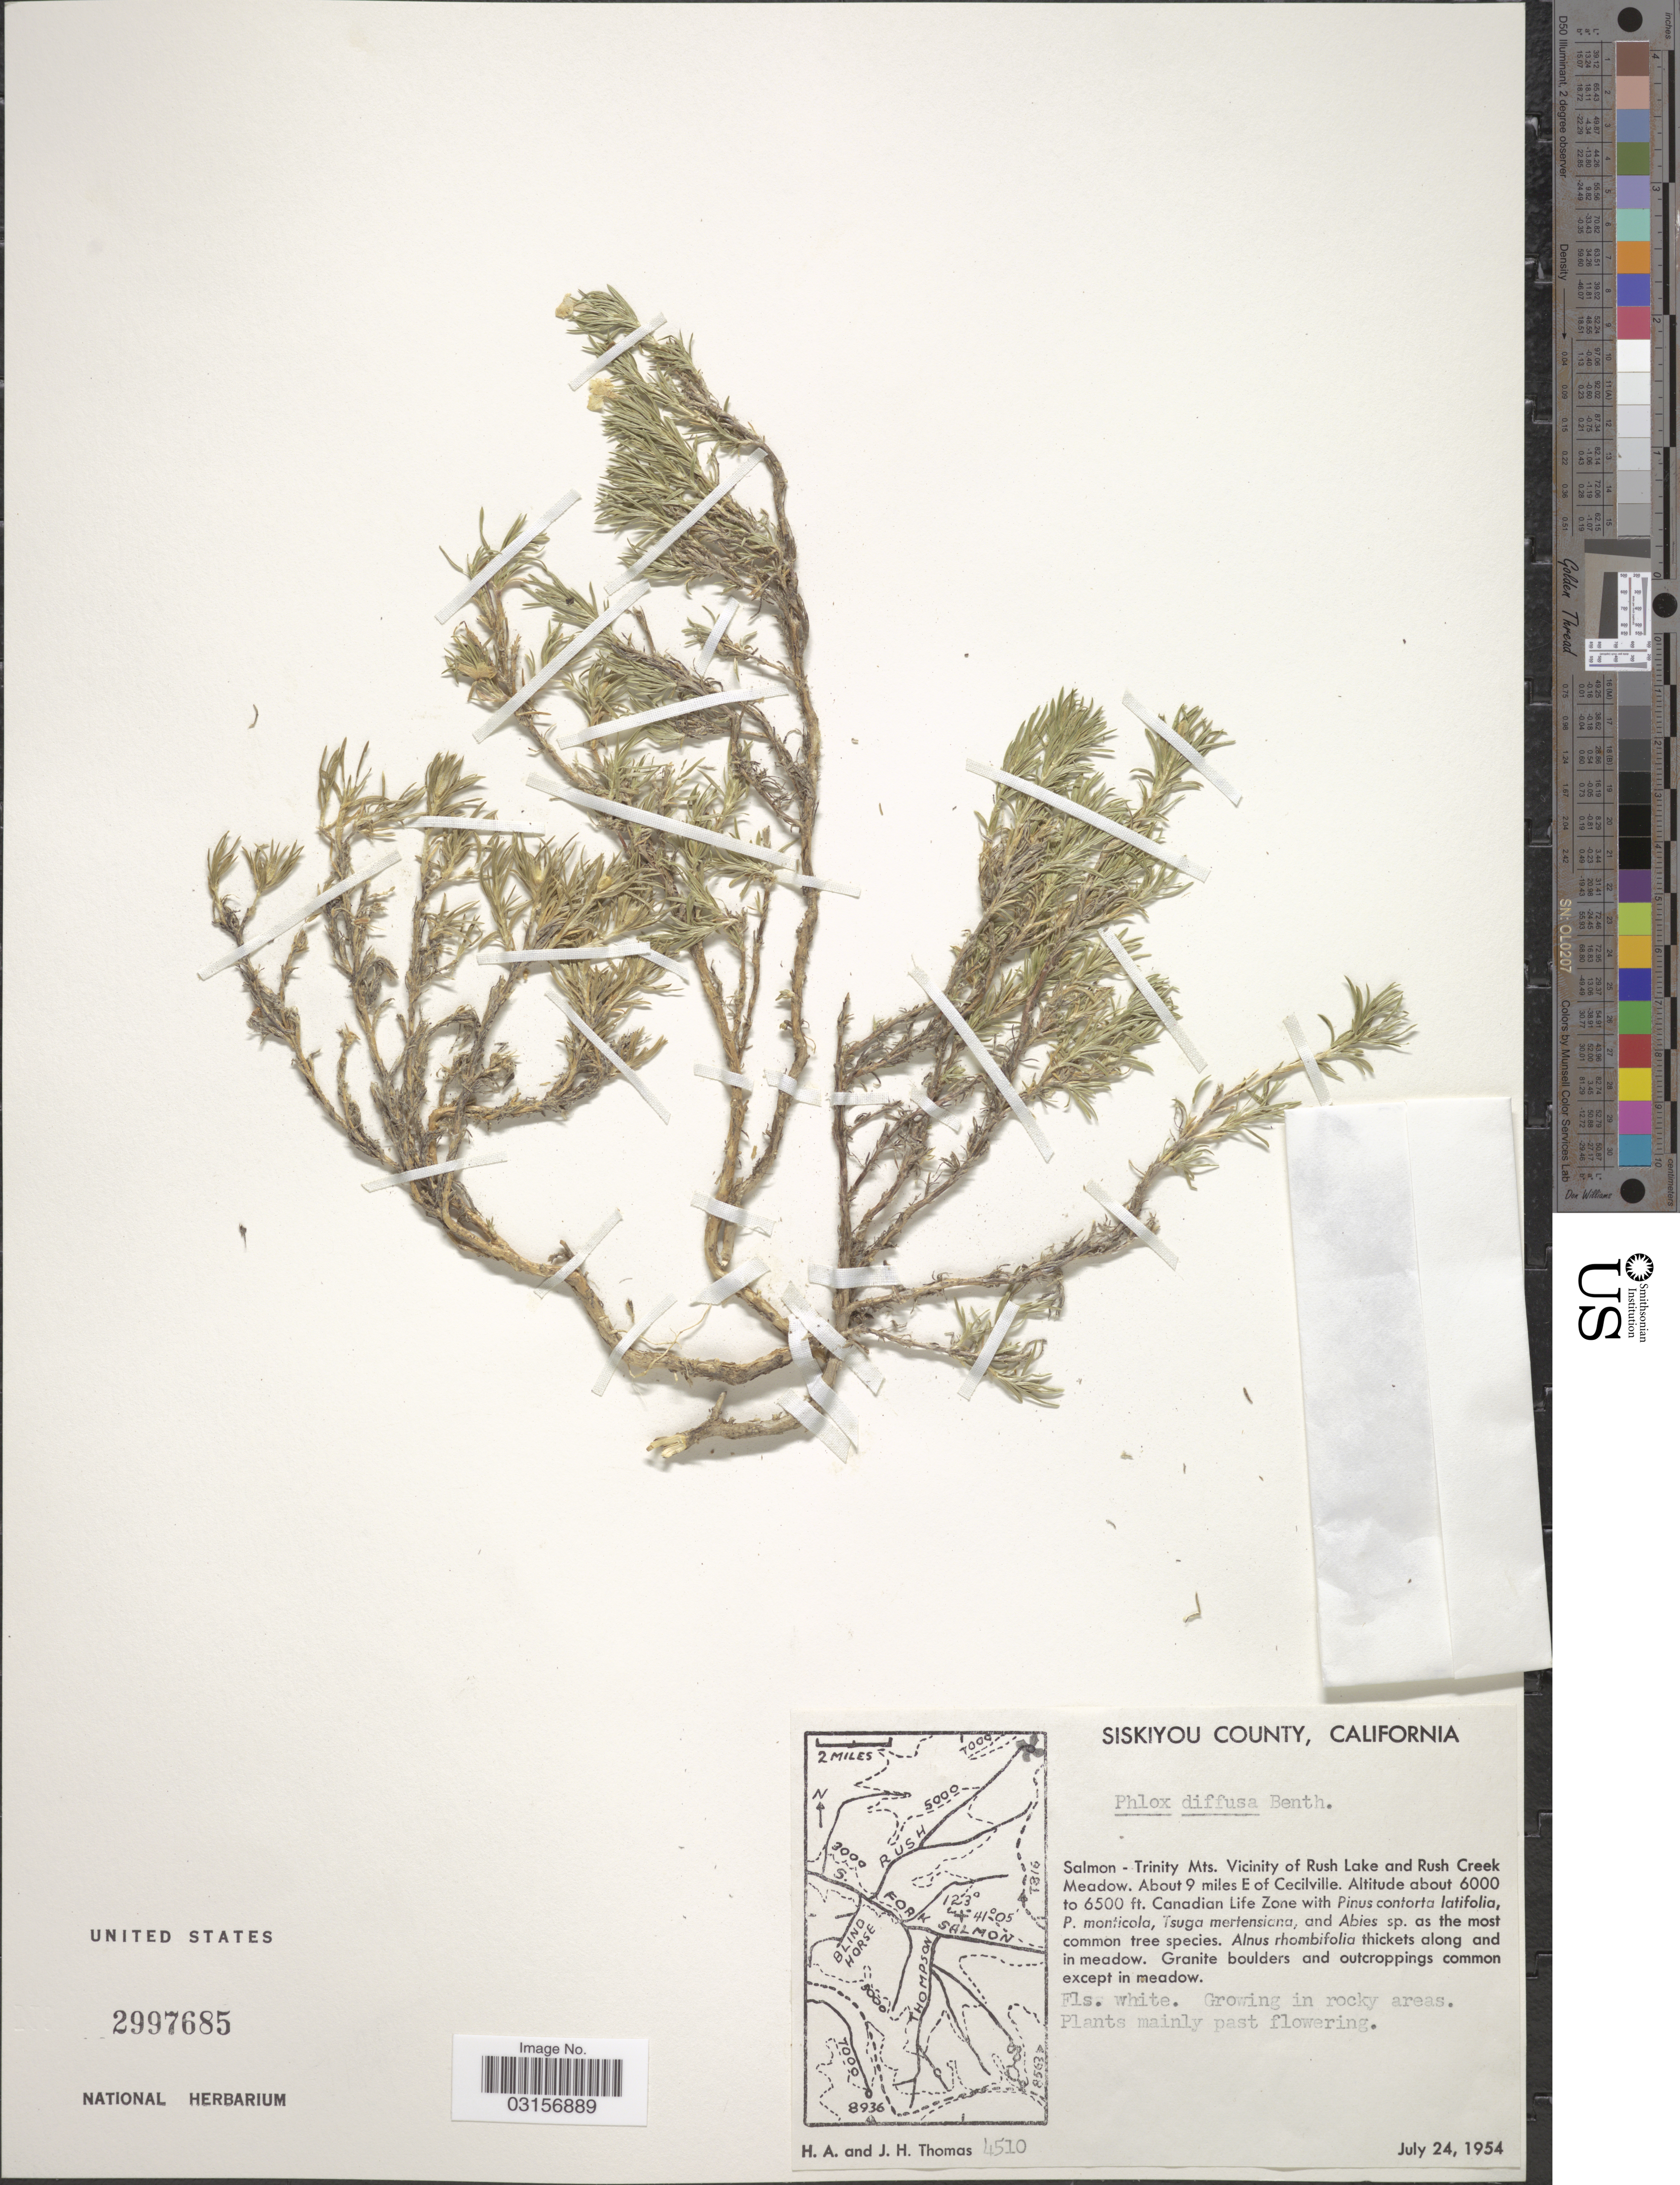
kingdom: Plantae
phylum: Tracheophyta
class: Magnoliopsida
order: Ericales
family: Polemoniaceae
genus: Phlox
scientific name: Phlox diffusa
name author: Benth.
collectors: H. Thomas & J. H. Thomas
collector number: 4510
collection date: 1954-07-24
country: United States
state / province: California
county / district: Siskiyou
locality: Siskiyou County, Salmon - Trinity Mts. Vicinity of Rush Lake and Rush Creek Meadow. About 9 miles E of Cecilville. Canadian Life Zone.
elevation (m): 1829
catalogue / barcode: US 2997685